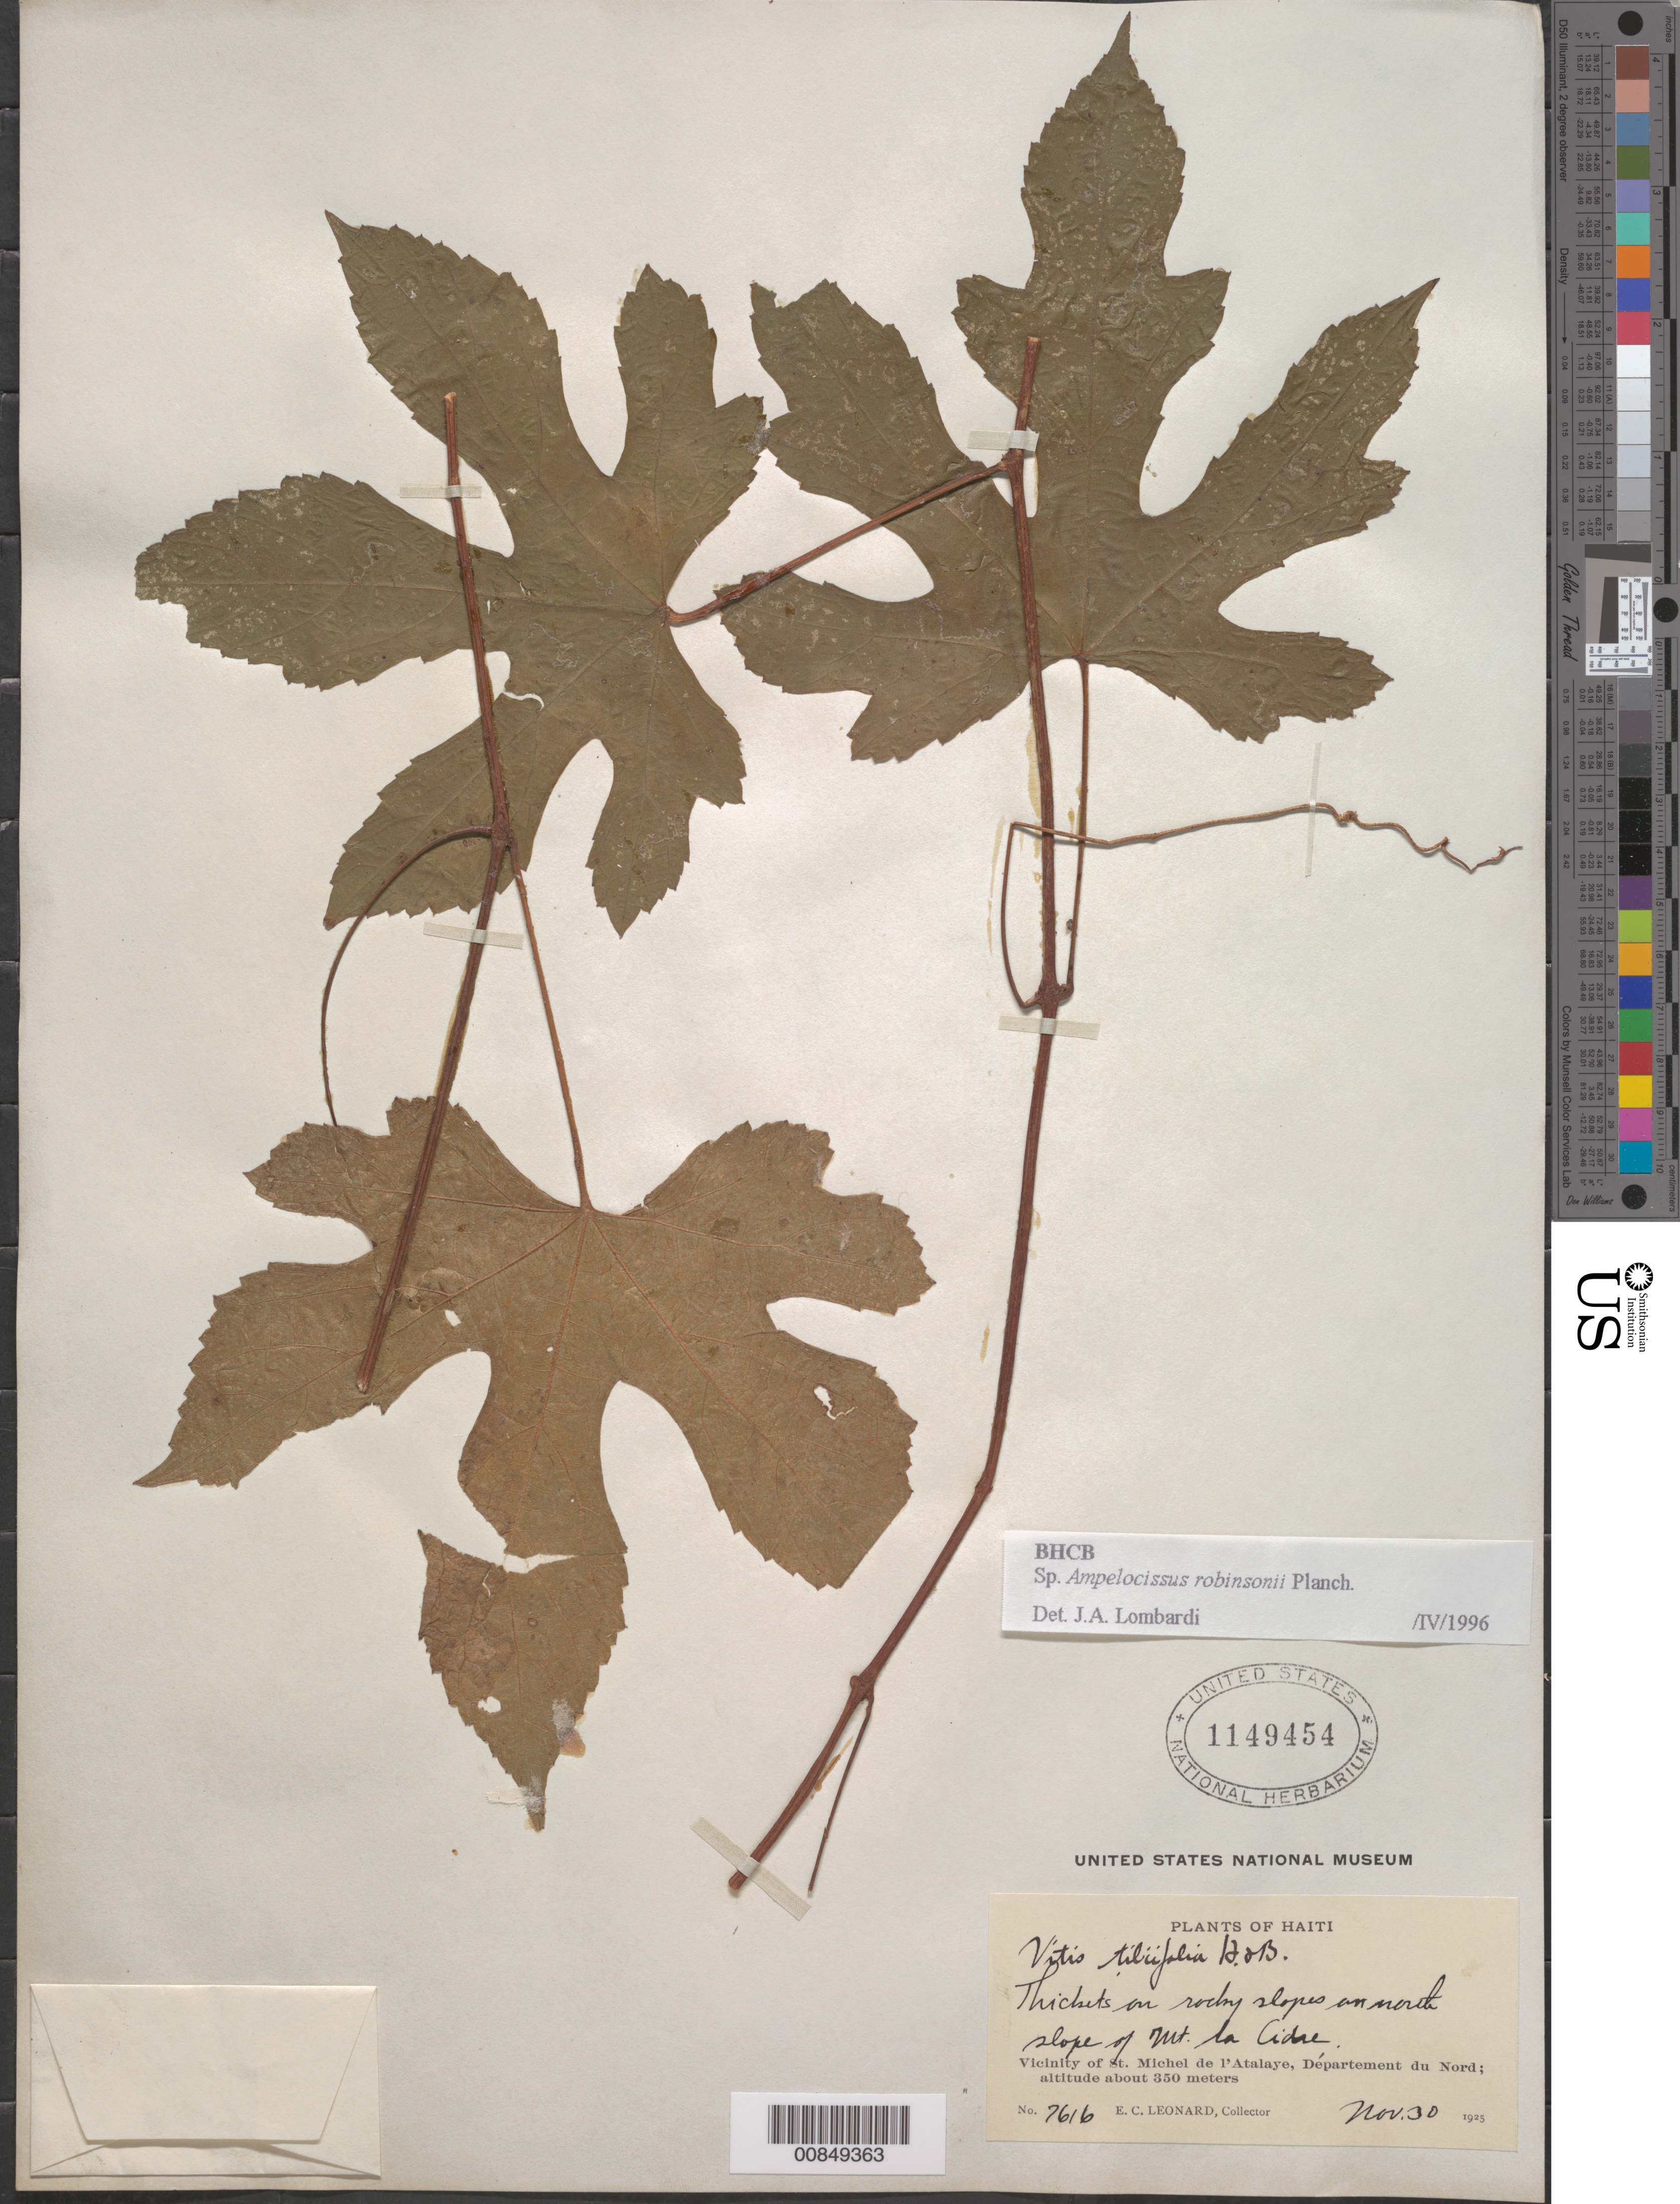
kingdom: Plantae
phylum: Tracheophyta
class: Magnoliopsida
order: Vitales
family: Vitaceae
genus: Ampelocissus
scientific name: Ampelocissus robinsonii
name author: Planch.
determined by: Lombardi, Julio A.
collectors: E. C. Leonard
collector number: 7616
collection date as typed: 30 Nov 1925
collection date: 1925-11-30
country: Haiti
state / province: Artibonite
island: Hispaniola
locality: Vicinity of St. Michel de l'Atalaye, north slope of Mt. la Cidre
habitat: On rocky slopes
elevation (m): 350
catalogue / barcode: US 1149454